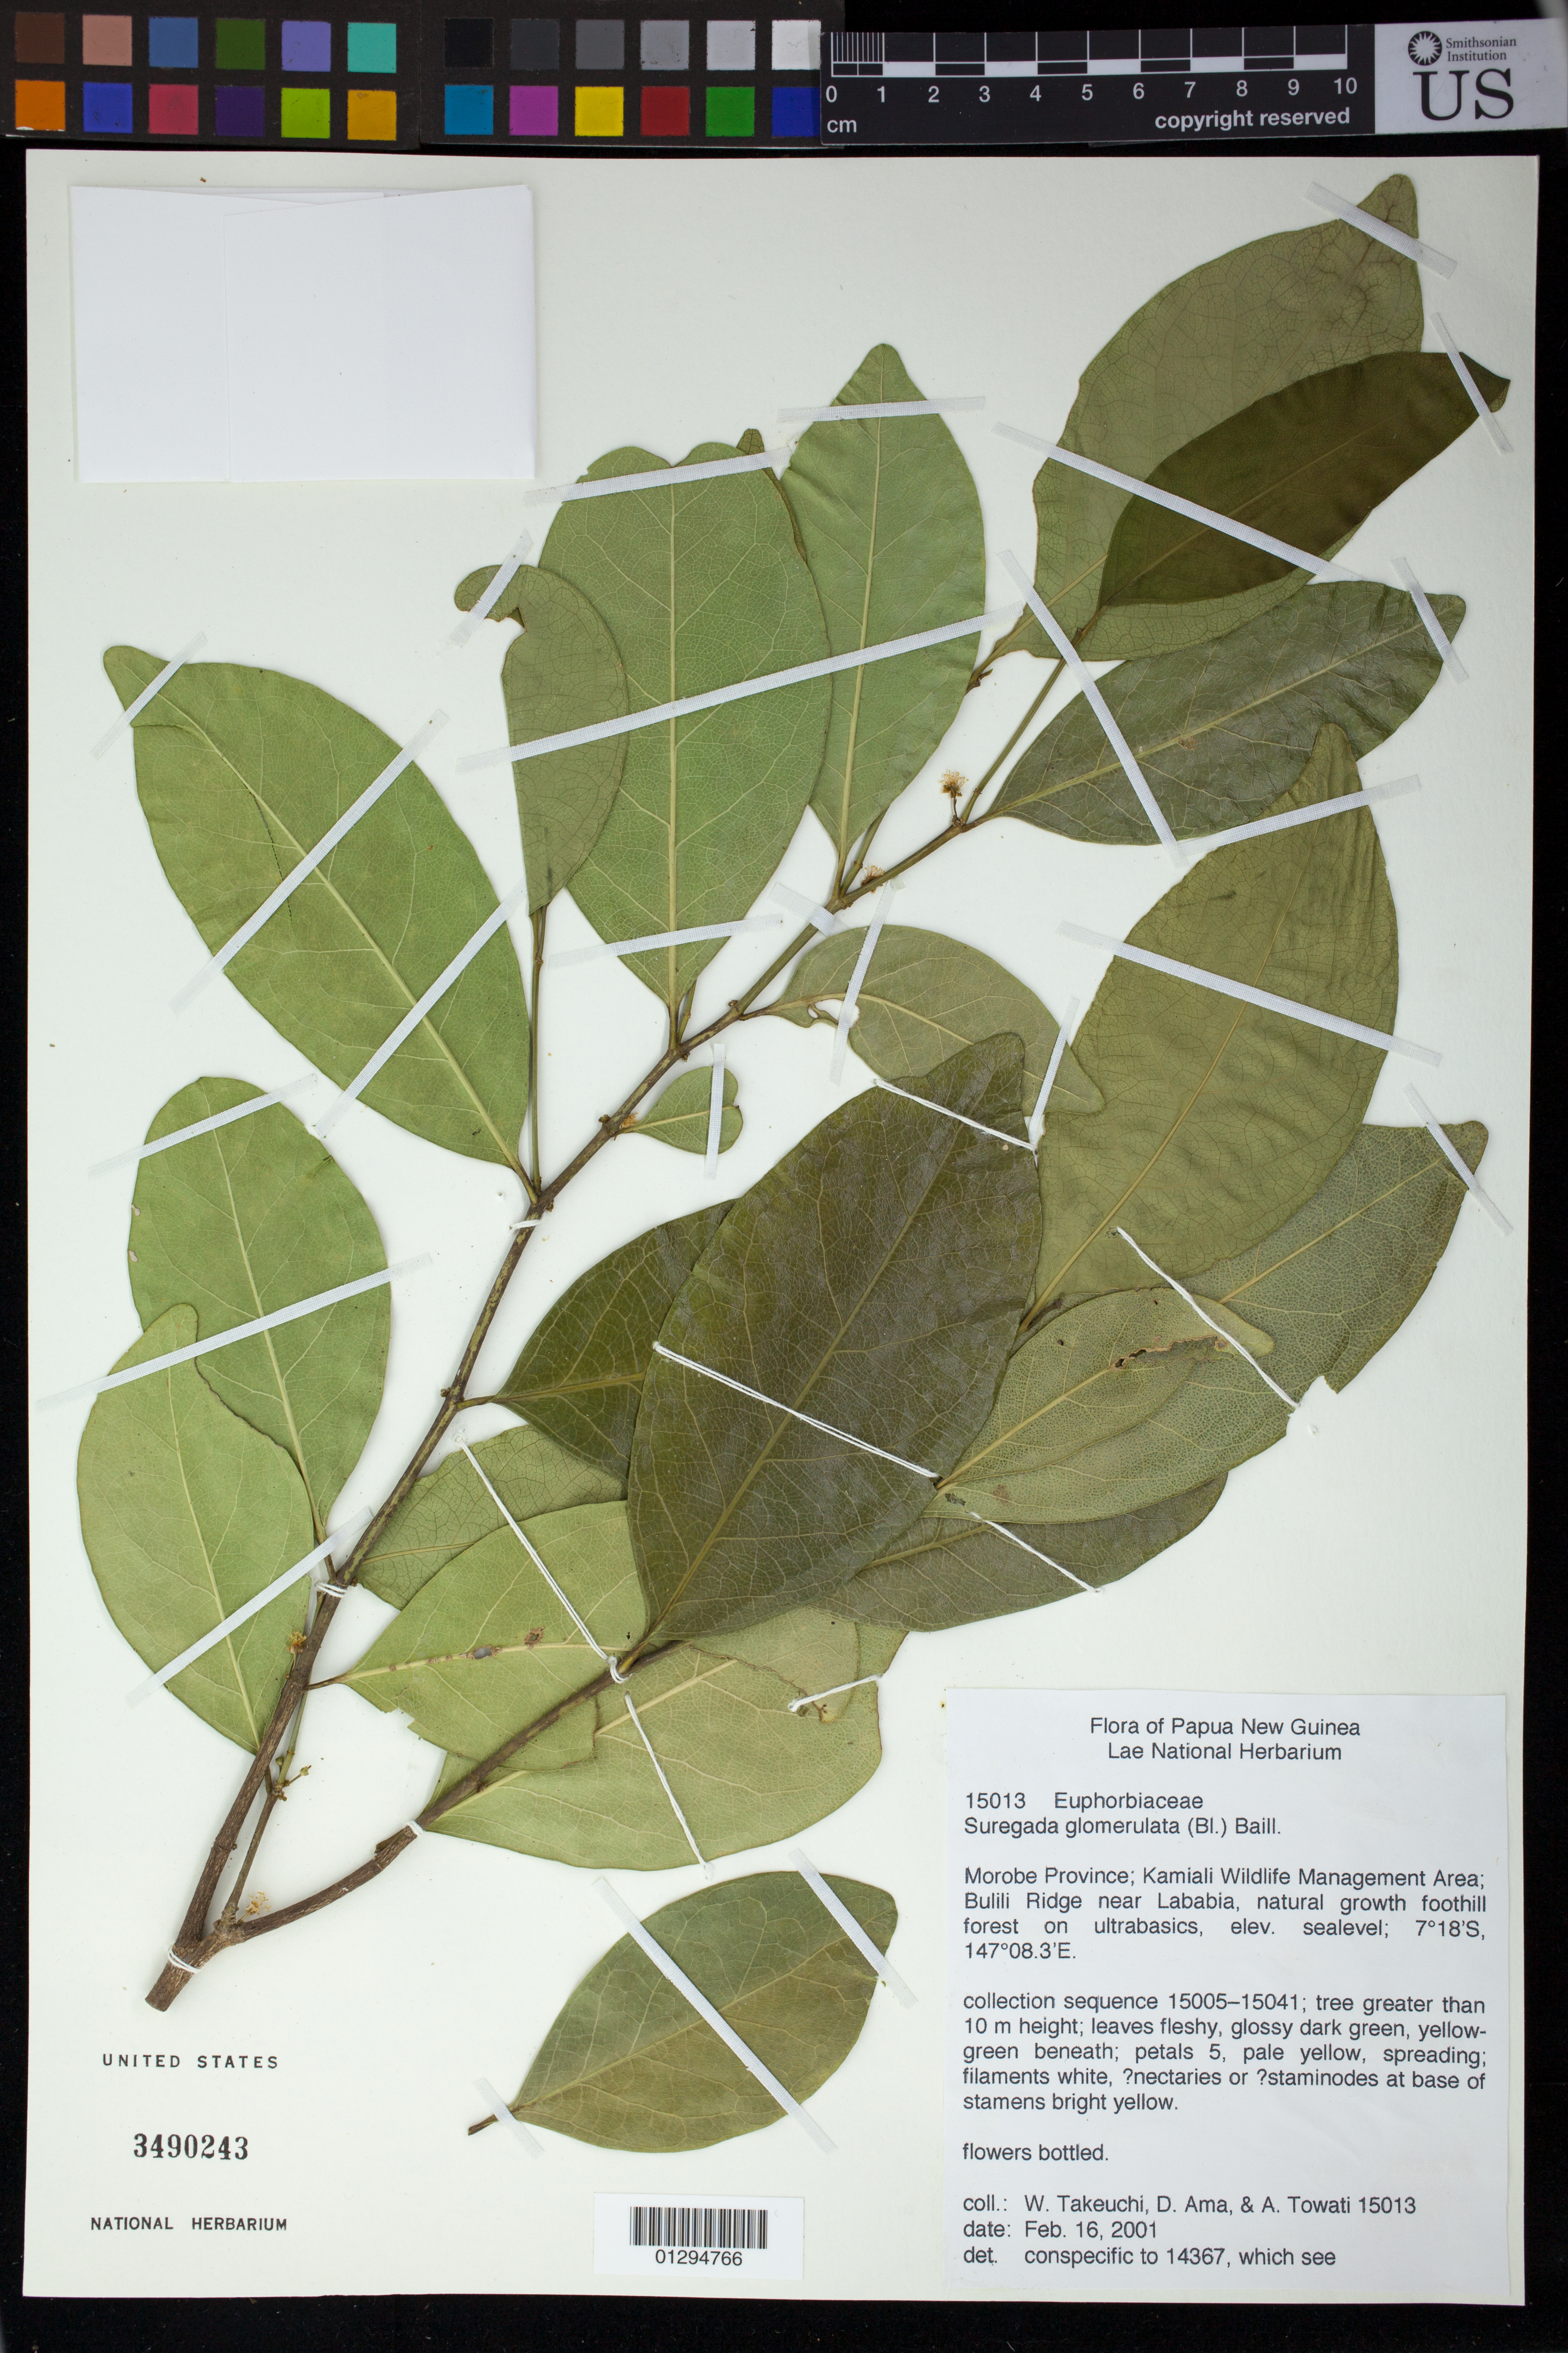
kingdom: Plantae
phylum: Tracheophyta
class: Magnoliopsida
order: Malpighiales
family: Euphorbiaceae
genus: Suregada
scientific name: Suregada glomerulata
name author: (Blume) Baill.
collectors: W. N. Takeuchi, D. Ama & A. Towati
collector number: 15013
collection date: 2001-02-16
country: Papua New Guinea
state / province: Morobe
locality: Kamiali Wildlife Management Area; Bulili Ridge near Lababia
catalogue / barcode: US 3490243